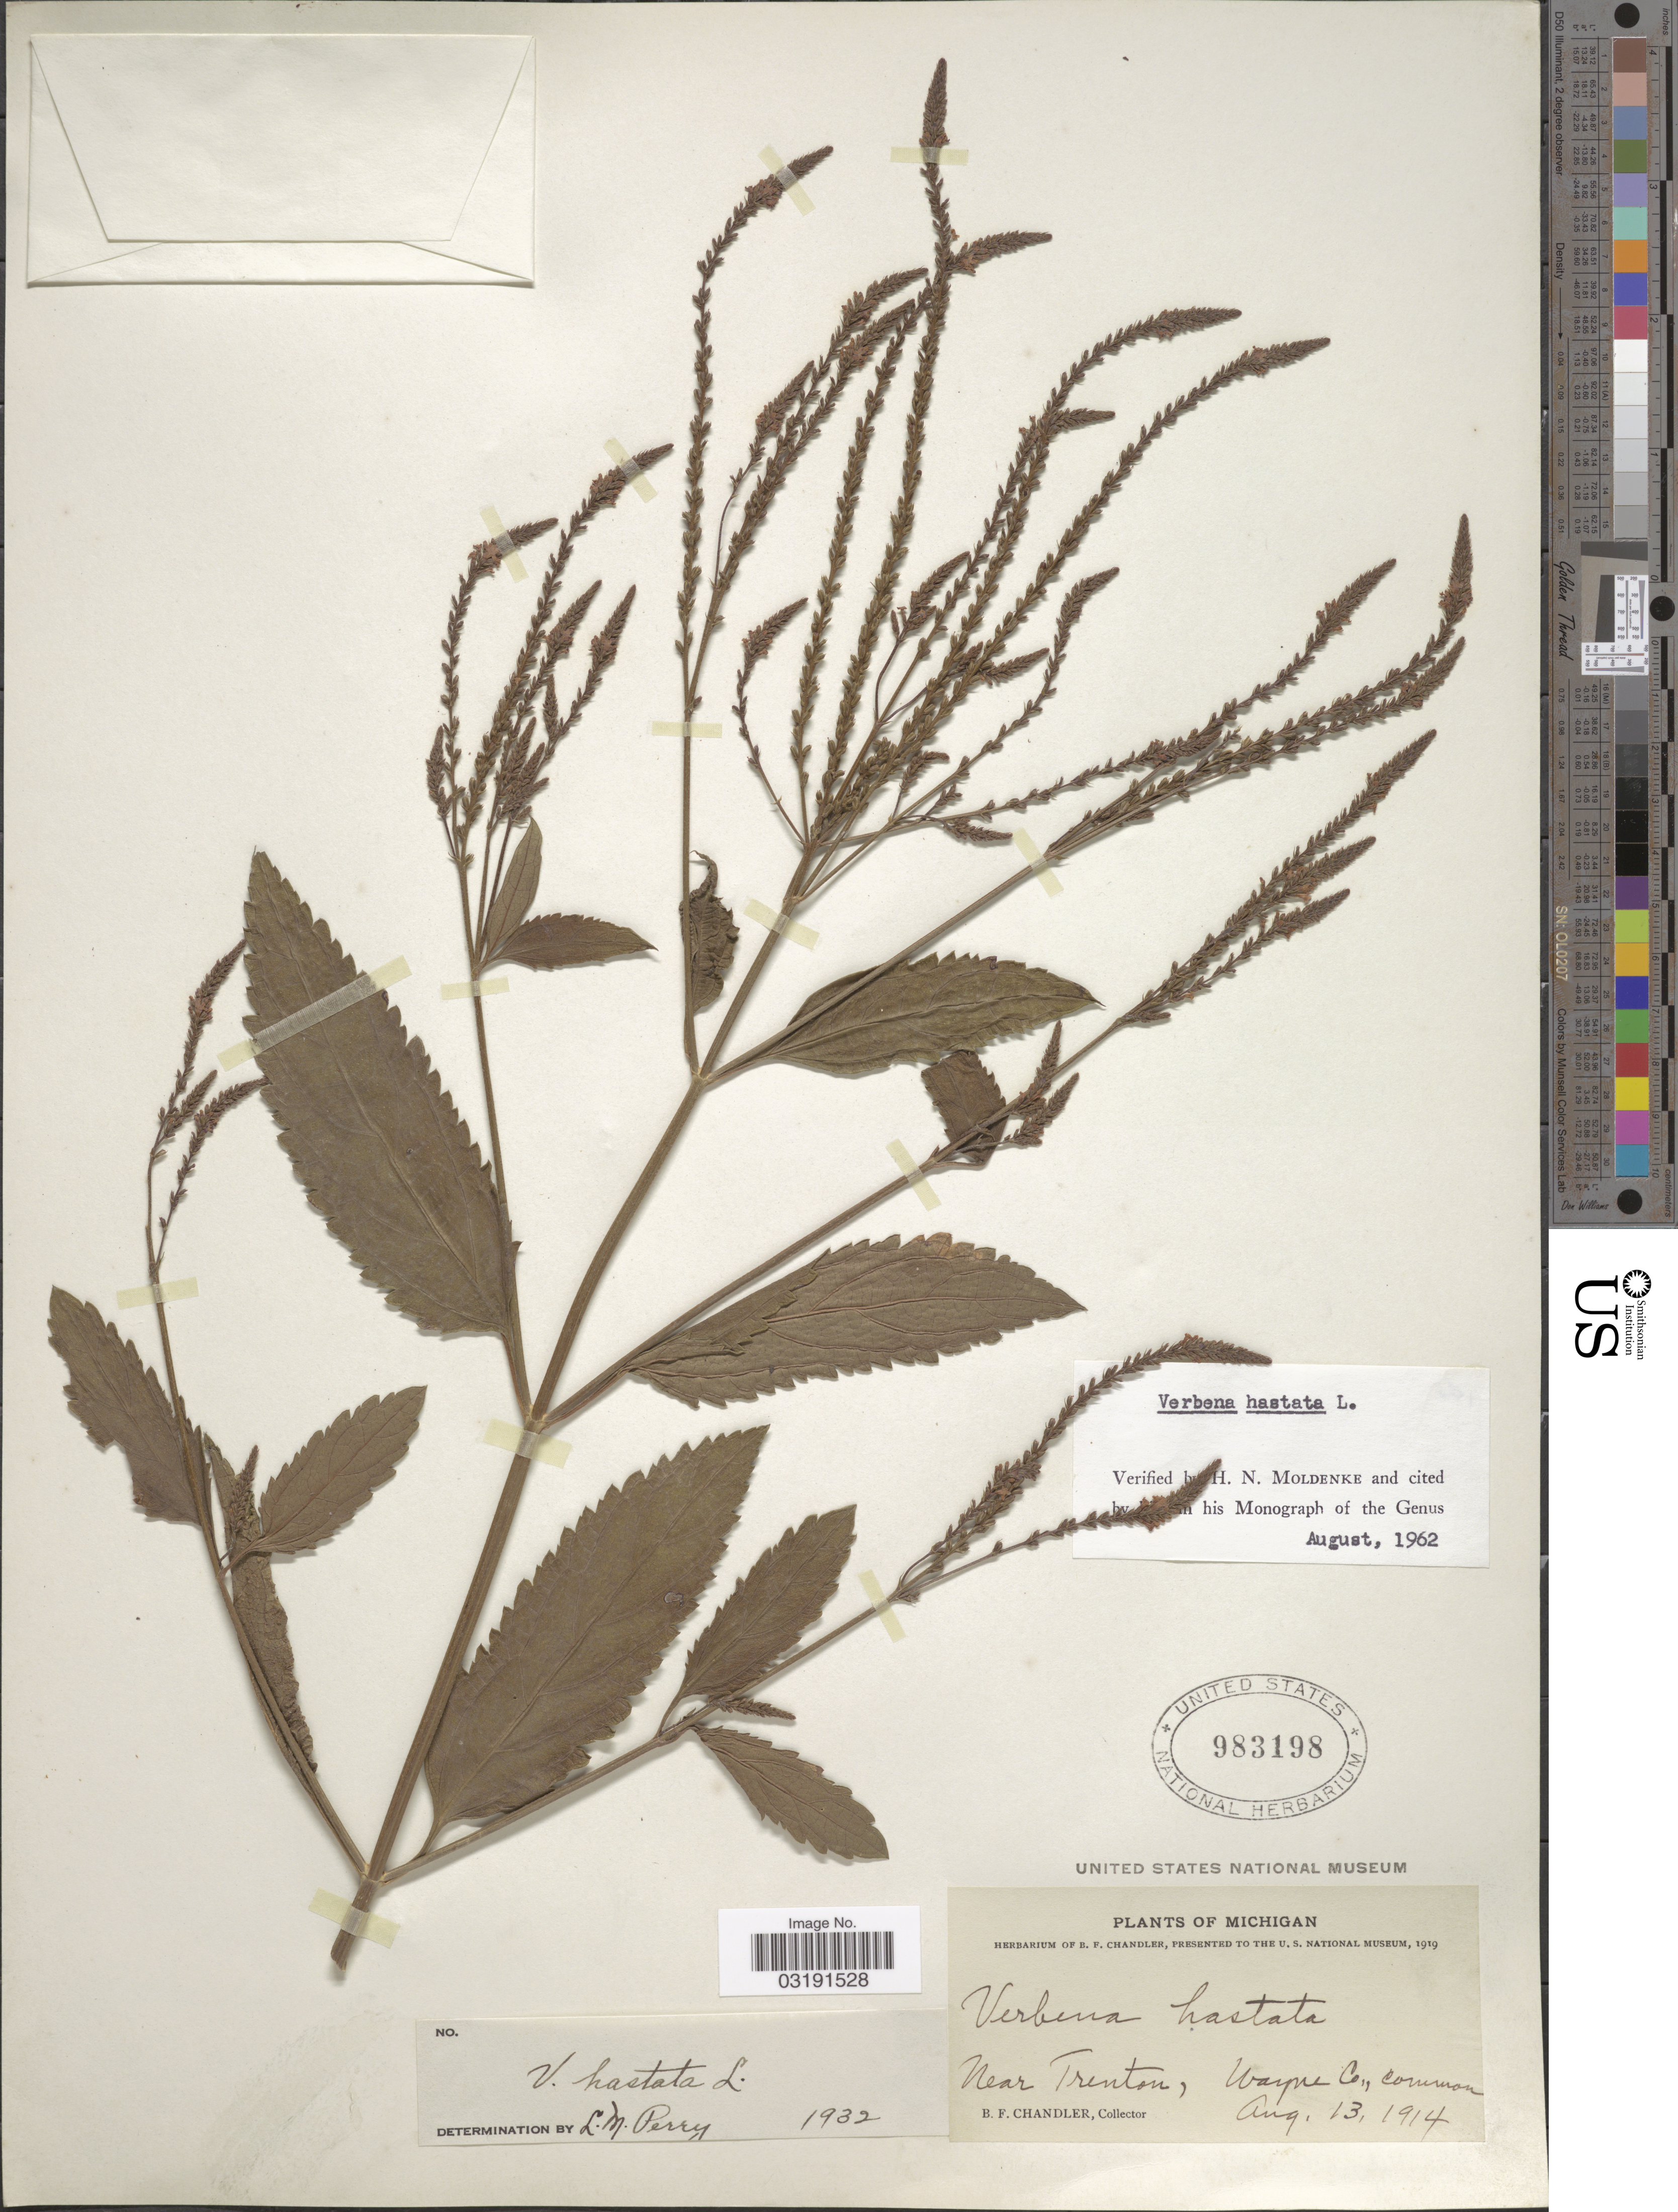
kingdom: Plantae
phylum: Tracheophyta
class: Magnoliopsida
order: Lamiales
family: Verbenaceae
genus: Verbena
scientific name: Verbena hastata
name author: L.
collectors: B. F. Chandler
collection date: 1914-08-13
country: United States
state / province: Michigan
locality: Near Trenton, Wayne Co.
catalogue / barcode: US 983198